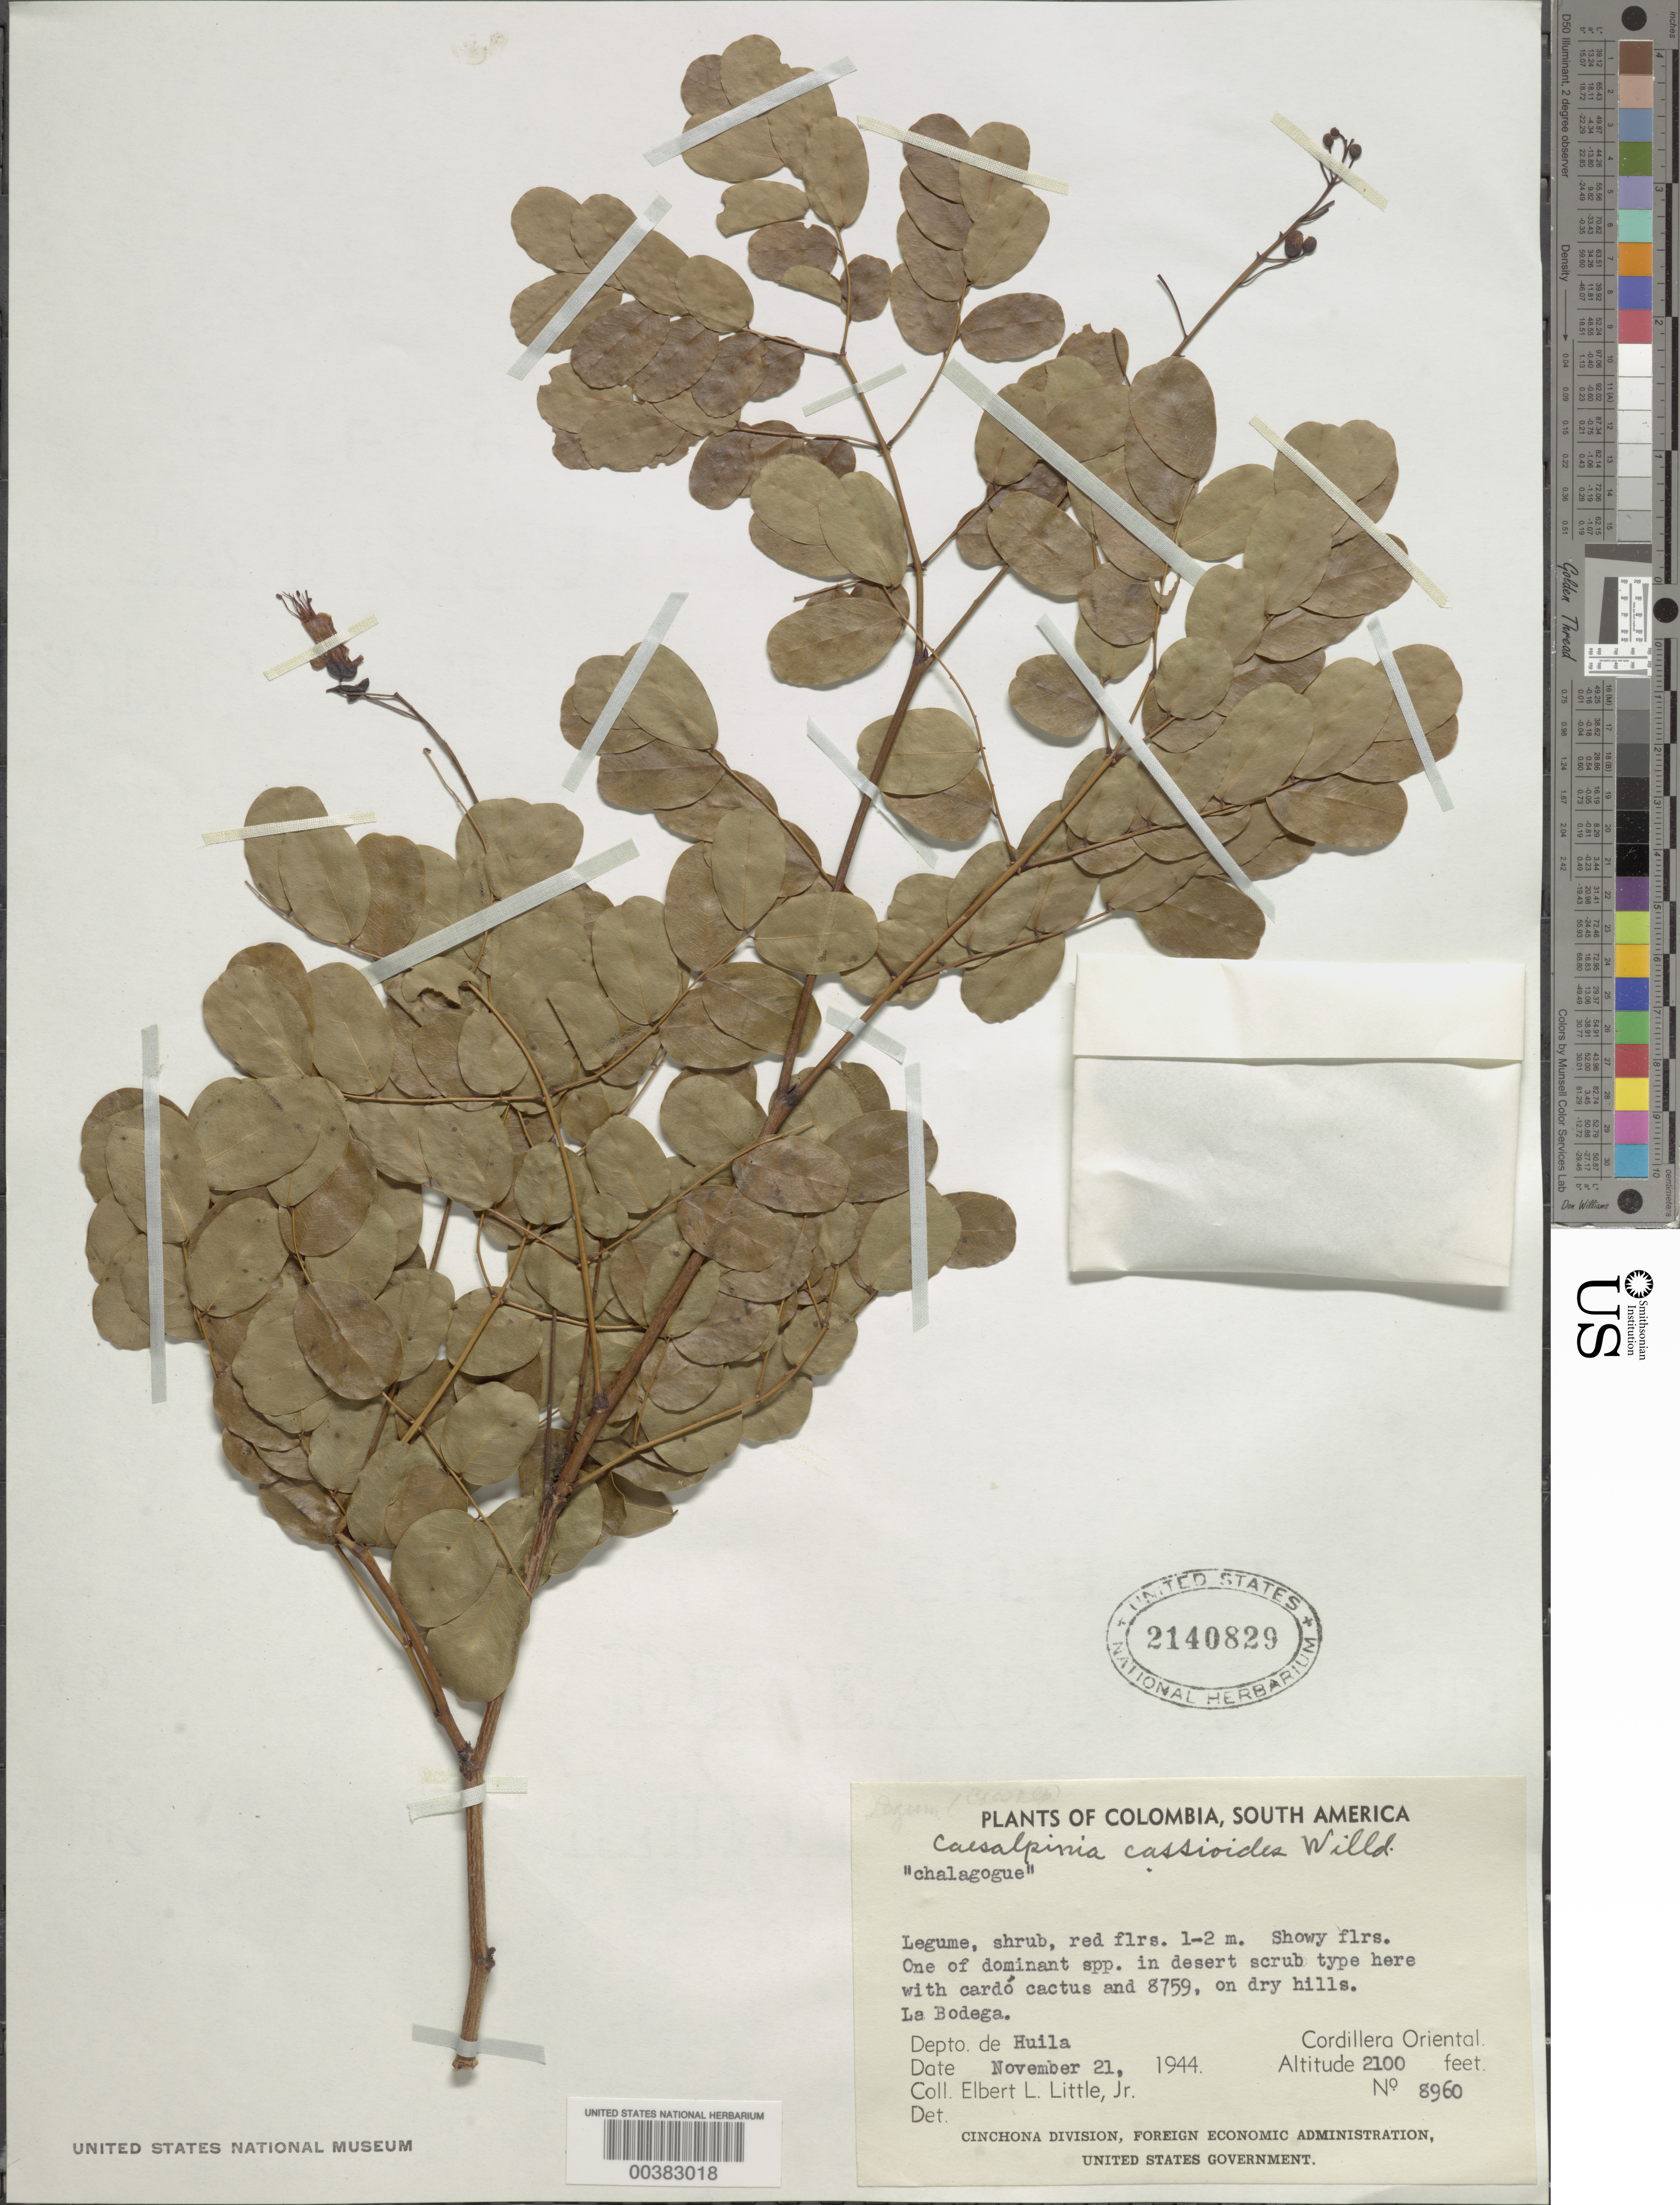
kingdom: Plantae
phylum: Tracheophyta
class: Magnoliopsida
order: Fabales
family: Fabaceae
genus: Caesalpinia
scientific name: Caesalpinia cassioides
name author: Willd.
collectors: E. L. Little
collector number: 8960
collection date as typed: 21 Nov 1944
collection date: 1944-11-21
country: Colombia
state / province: Huila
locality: La Bodega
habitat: On dry hills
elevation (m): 640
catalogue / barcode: US 2140829